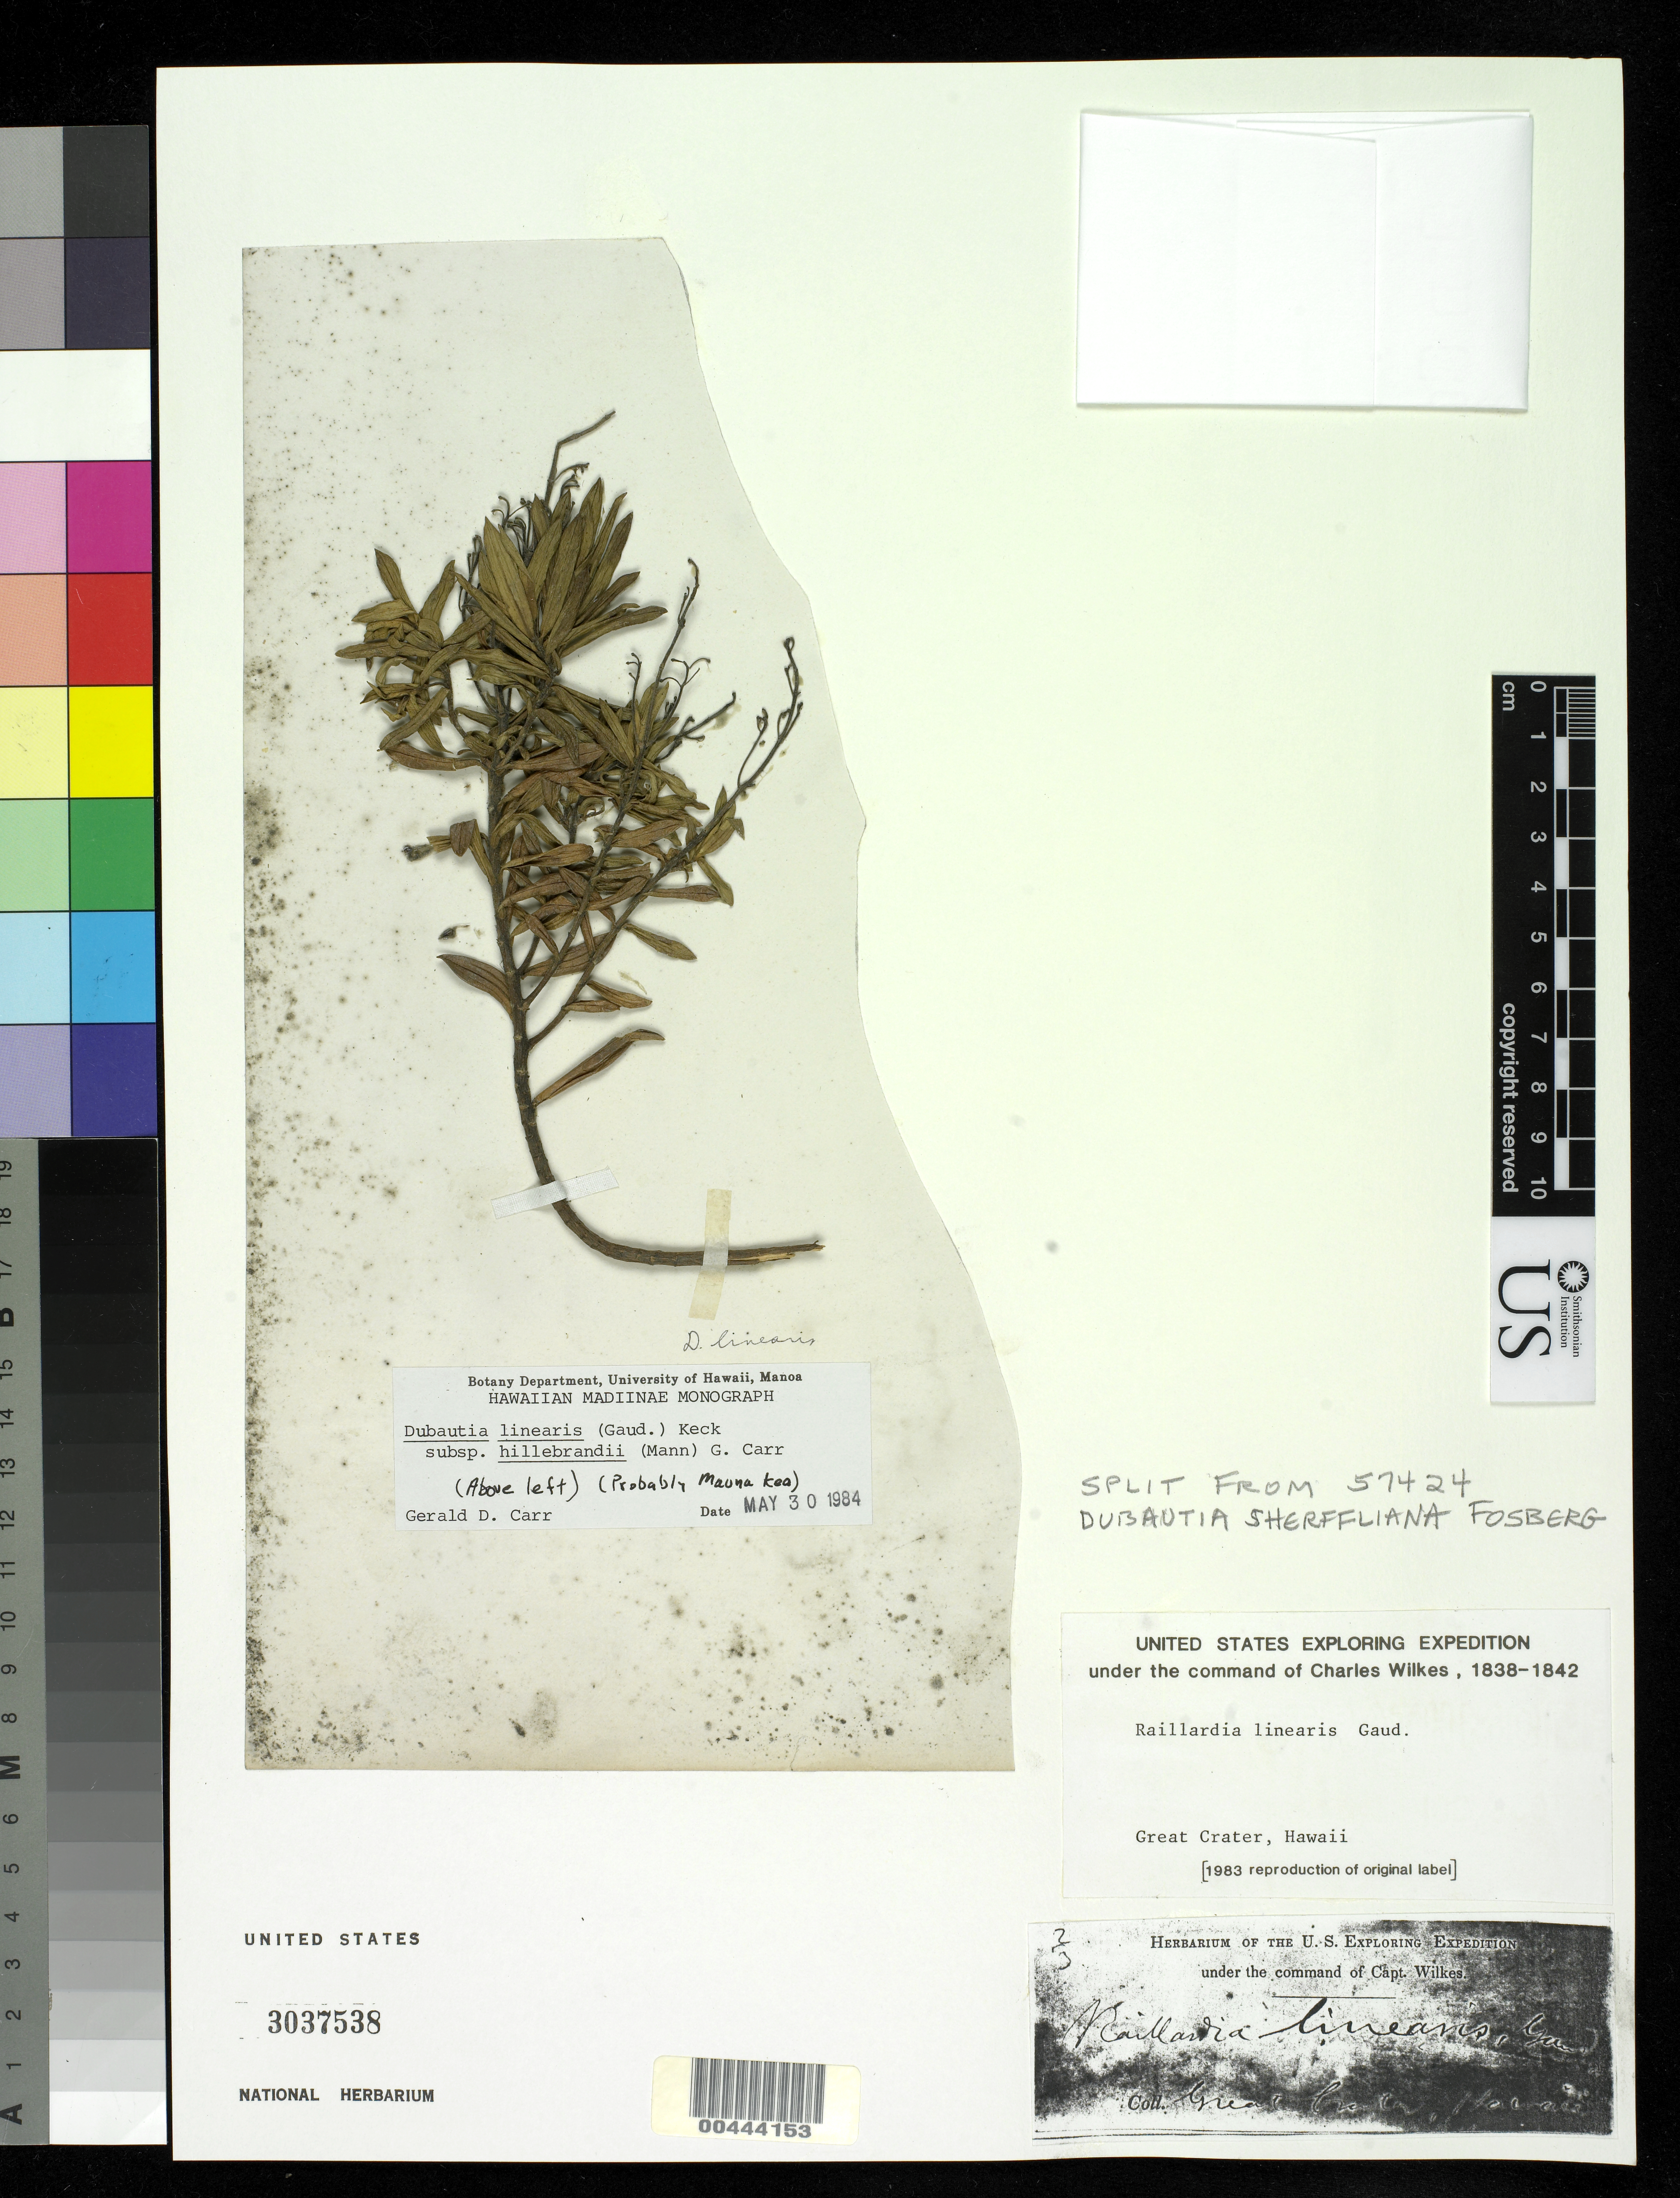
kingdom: Plantae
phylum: Tracheophyta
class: Magnoliopsida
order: Asterales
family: Asteraceae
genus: Dubautia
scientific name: Dubautia linearis subsp. hillebrandii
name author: (H. Mann) G.D. Carr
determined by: Carr, G. D.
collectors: Wilkes Explor. Exped.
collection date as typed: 1838 to -- --- 1842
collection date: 1838/1842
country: United States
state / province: Hawaii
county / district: Hawaii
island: Hawaii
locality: Great Crater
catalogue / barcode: US 3037538